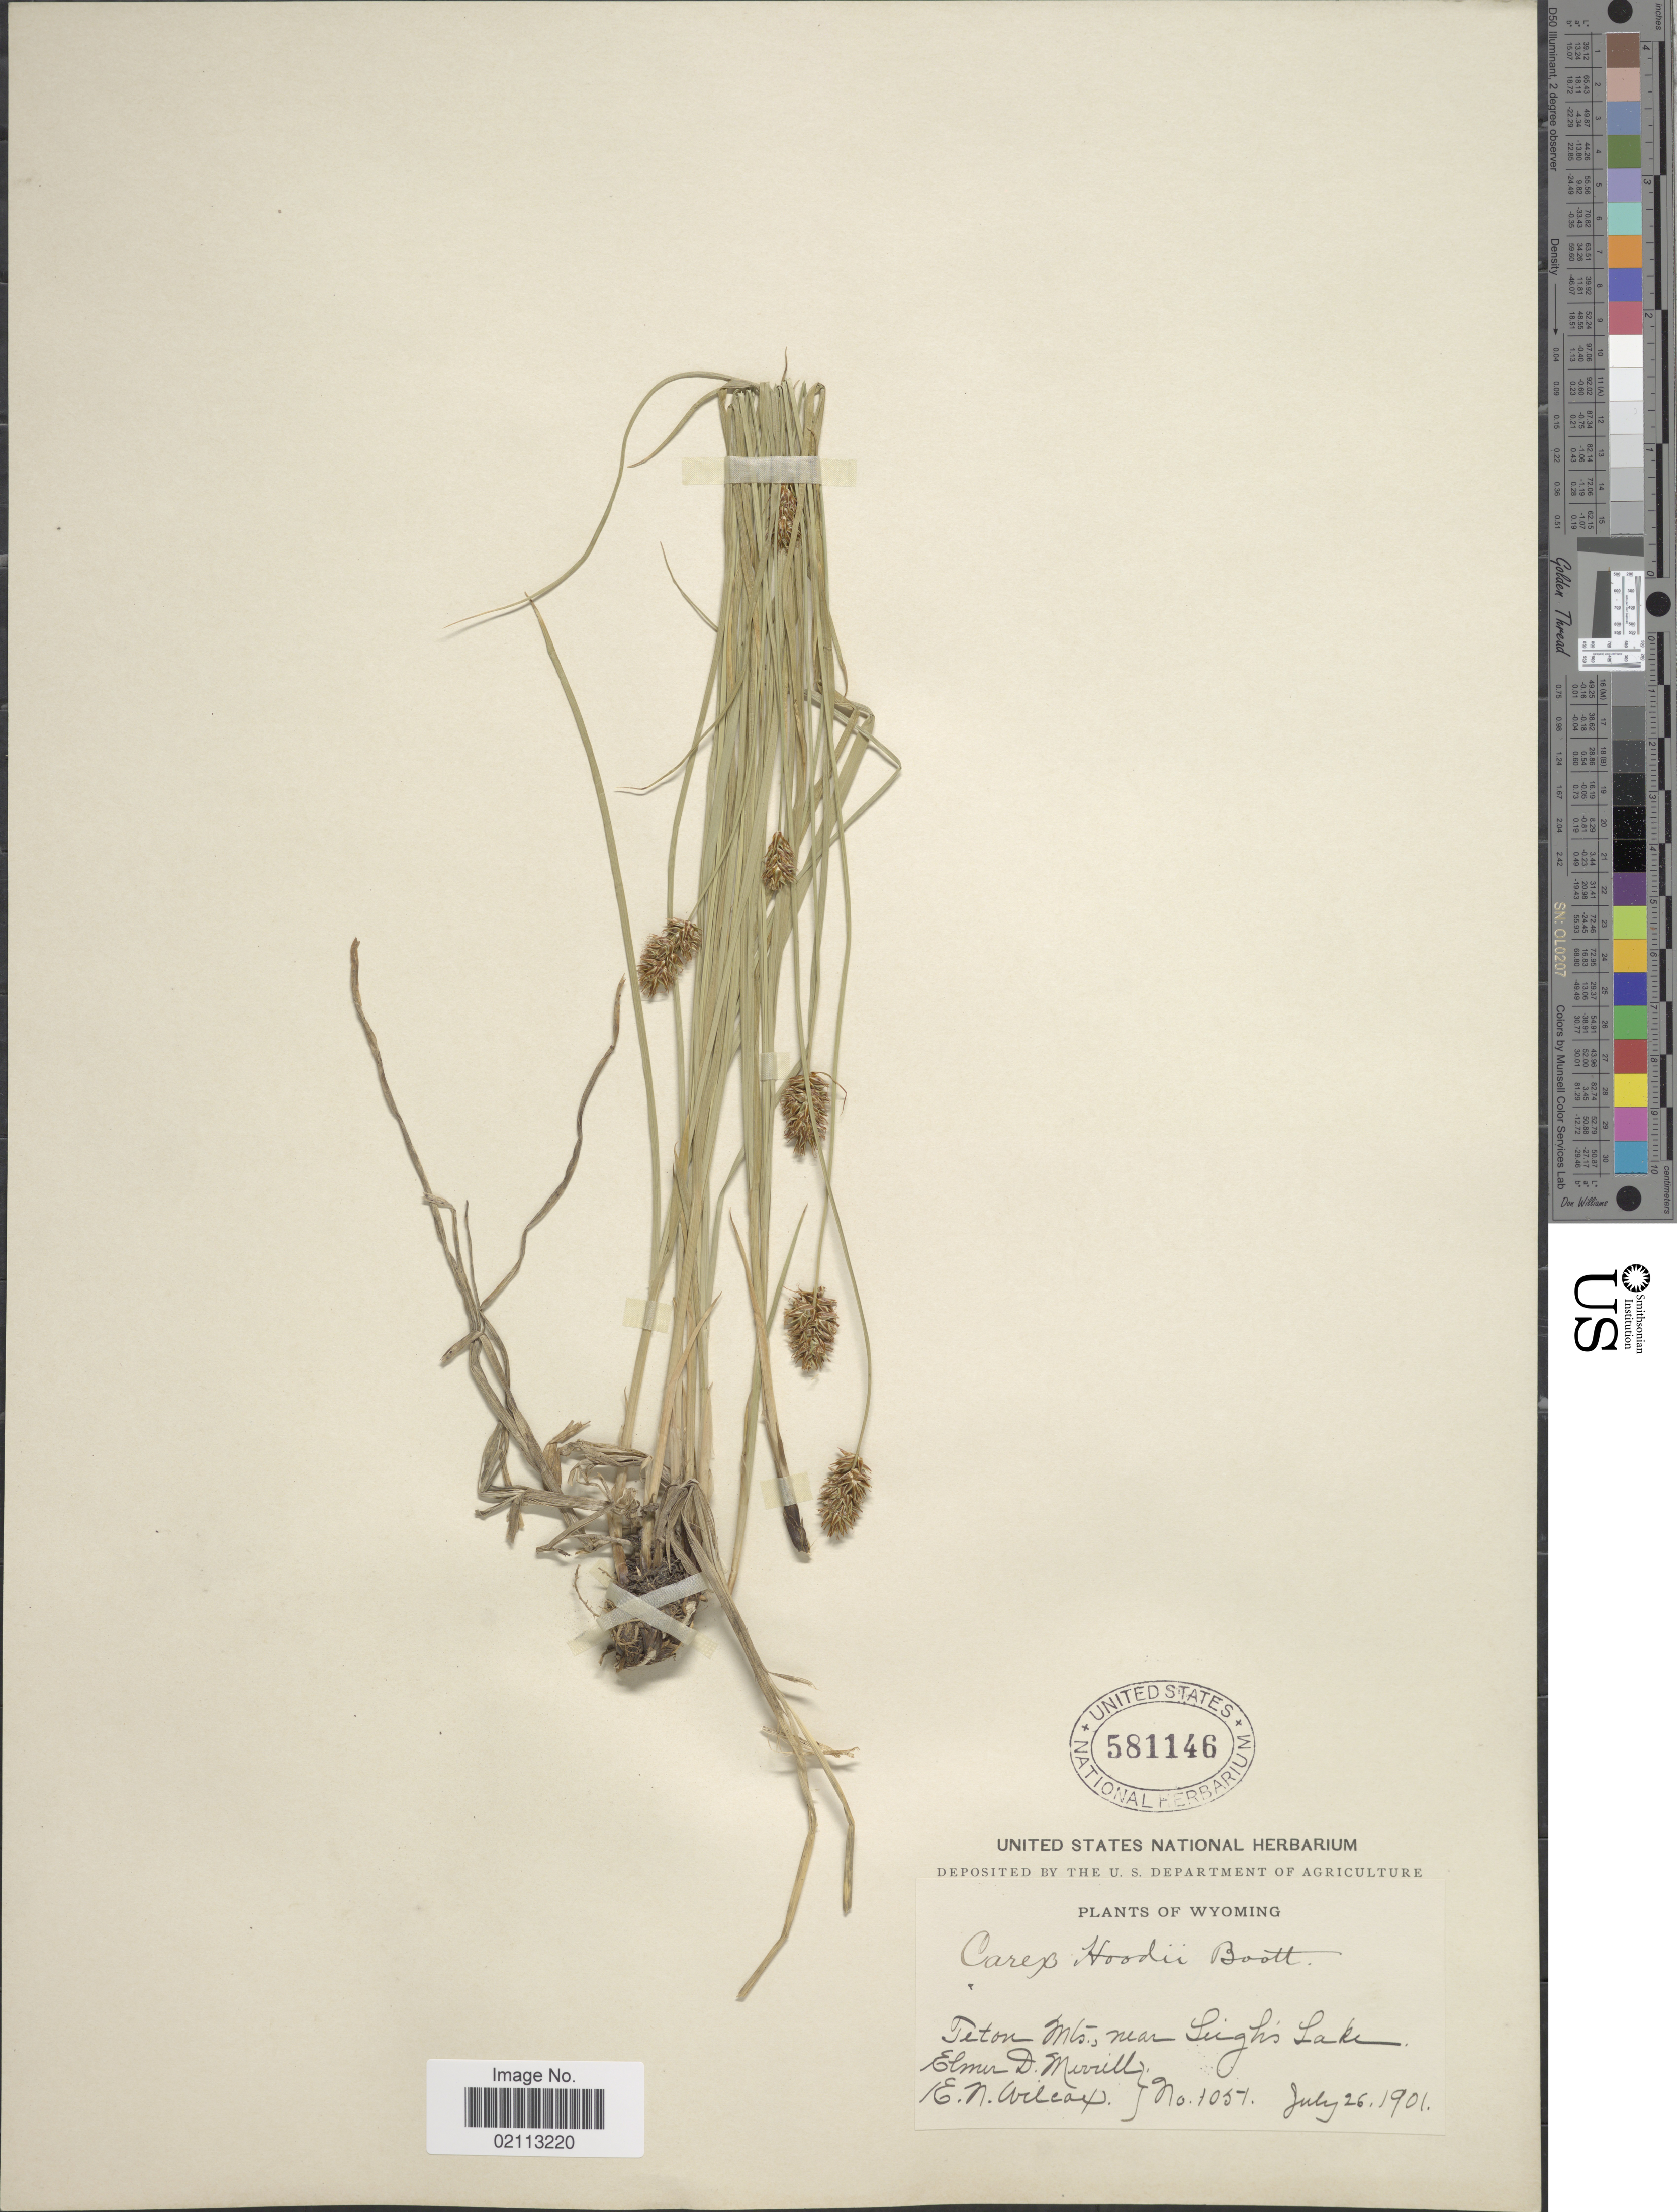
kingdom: Plantae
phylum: Tracheophyta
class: Liliopsida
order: Poales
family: Cyperaceae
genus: Carex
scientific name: Carex hoodii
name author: Boott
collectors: E. D. Merrill & E. Wilcox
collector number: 1051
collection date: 1901-07-26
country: United States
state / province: Wyoming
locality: Teton Mts., near Leigh's Lake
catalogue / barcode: US 581146